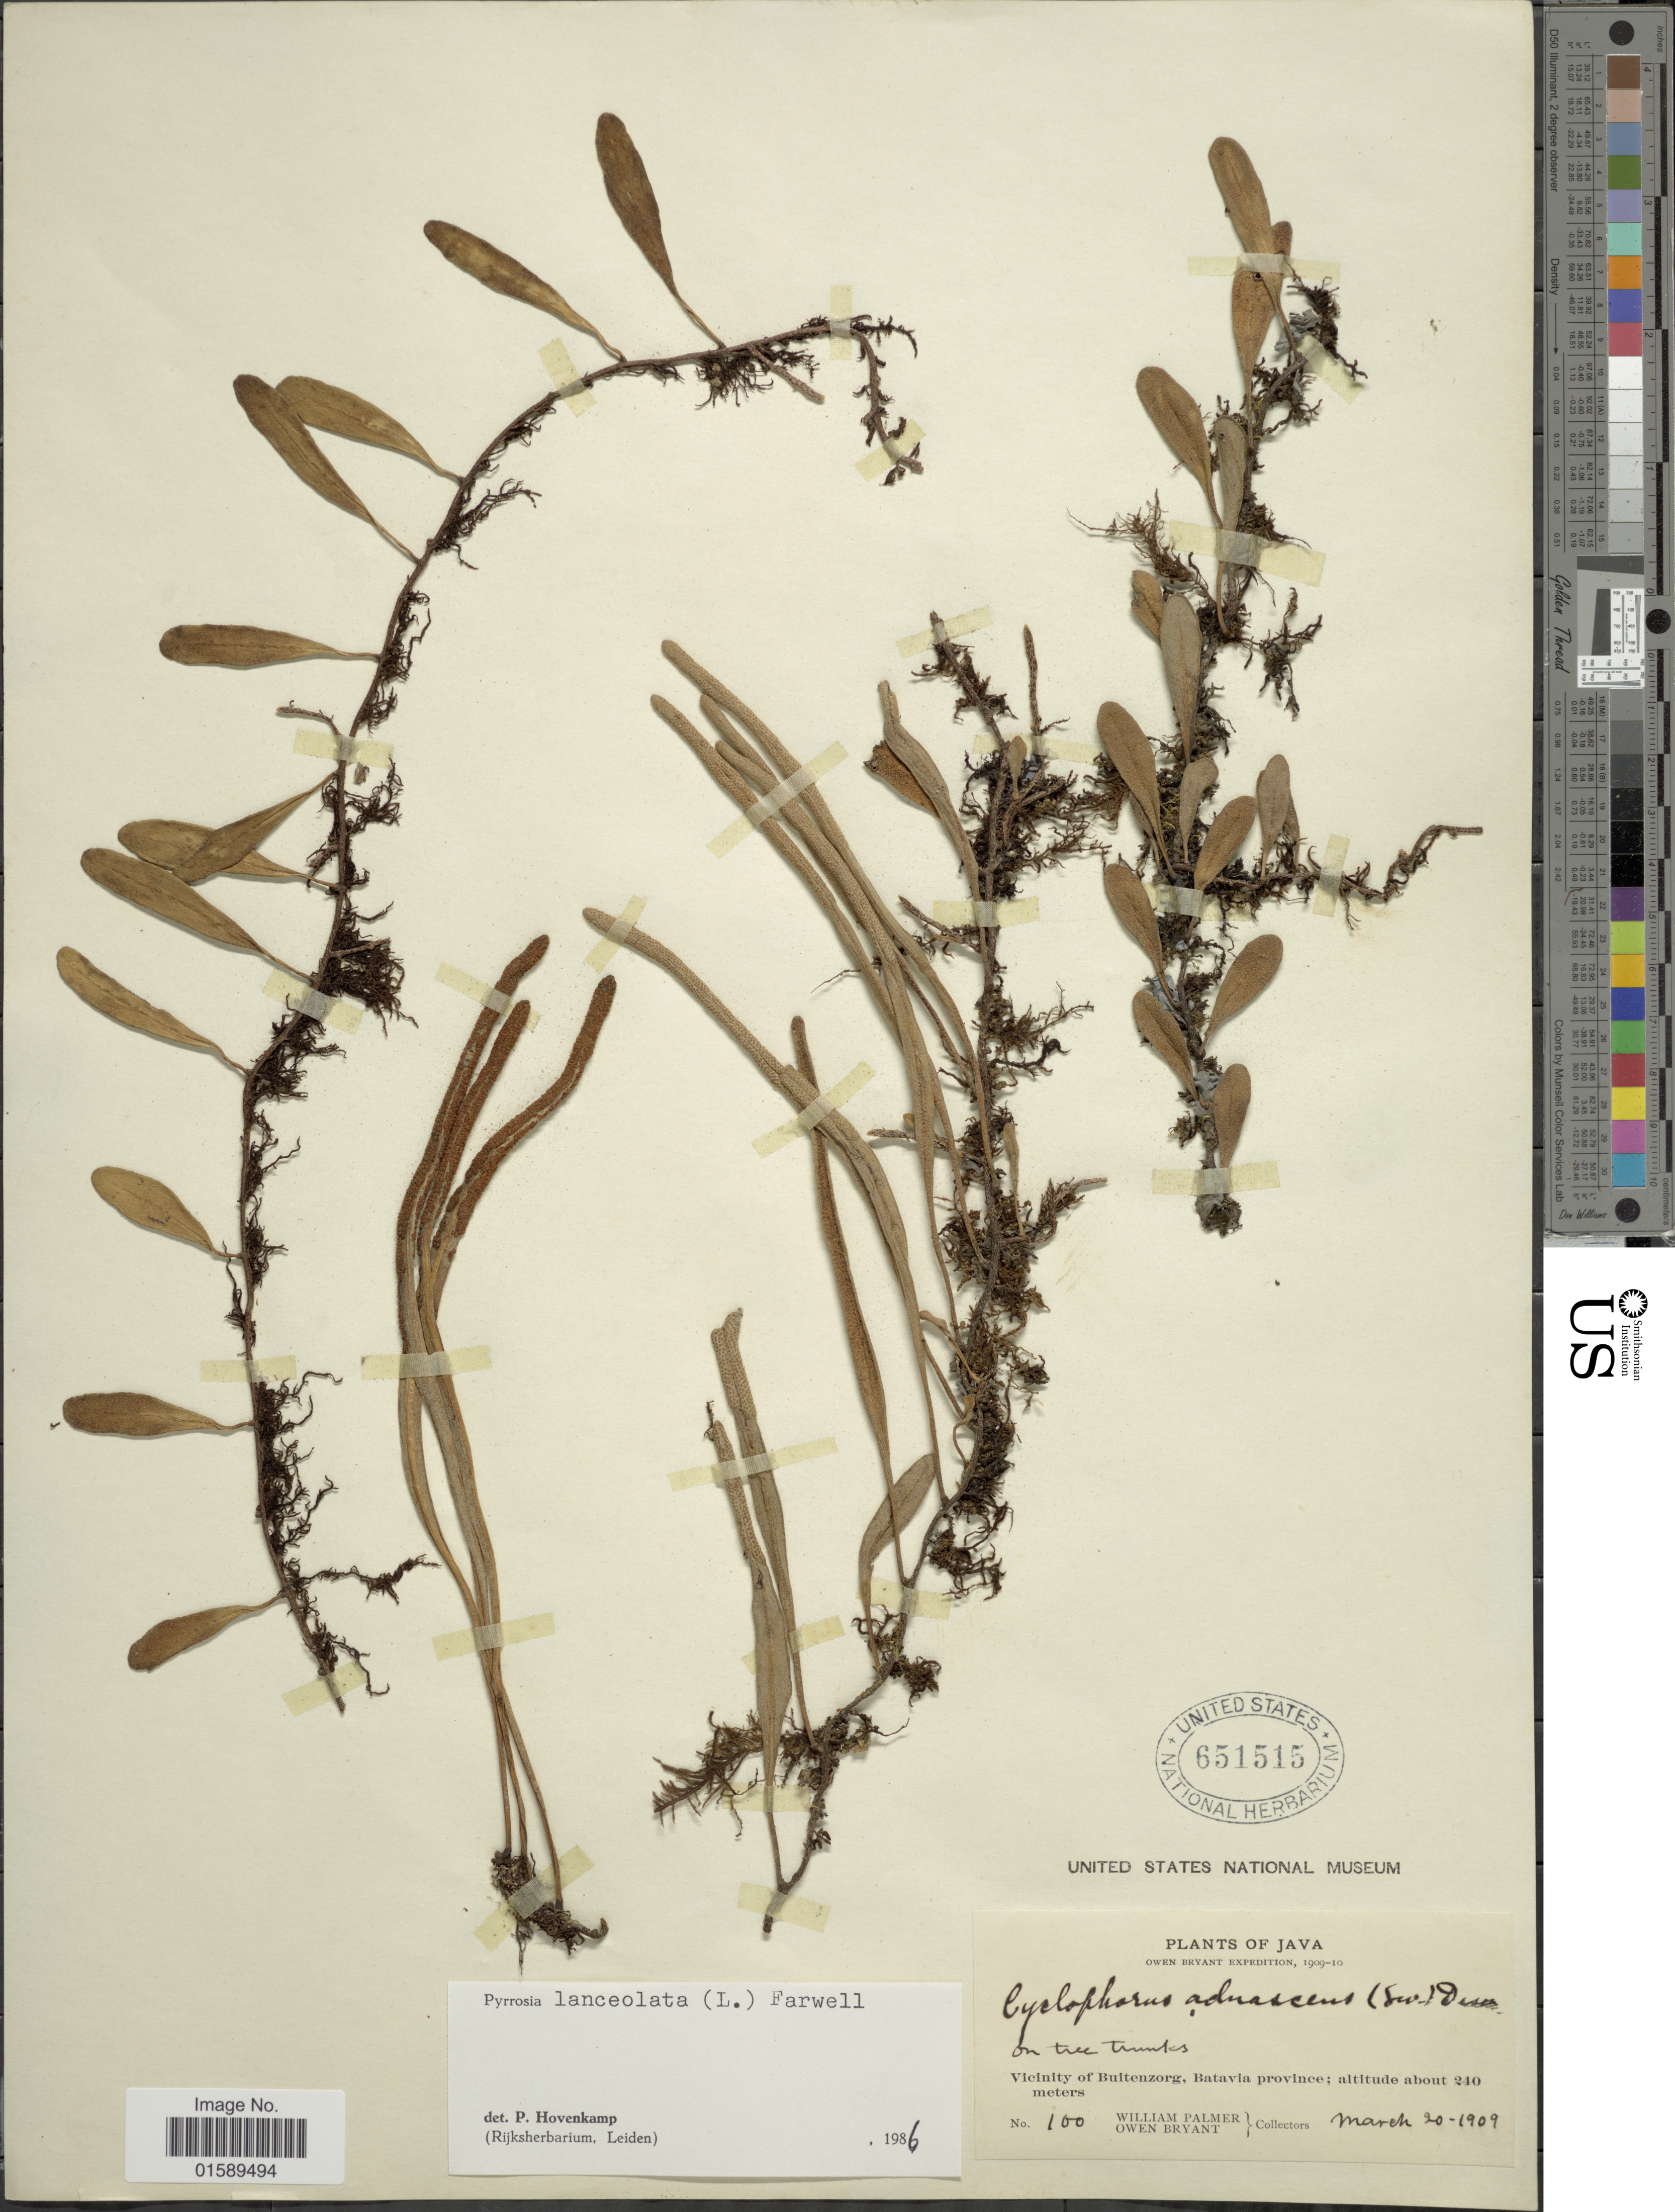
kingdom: Plantae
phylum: Tracheophyta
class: Polypodiopsida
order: Polypodiales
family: Polypodiaceae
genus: Pyrrosia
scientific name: Pyrrosia lanceolata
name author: (L.) Farw.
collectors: W. Palmer & O. Bryant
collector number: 100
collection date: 1909-03-20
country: Indonesia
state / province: Java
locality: Java. Vicinity of Buitenzorg, Batavia province.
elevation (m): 240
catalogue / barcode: US 651515